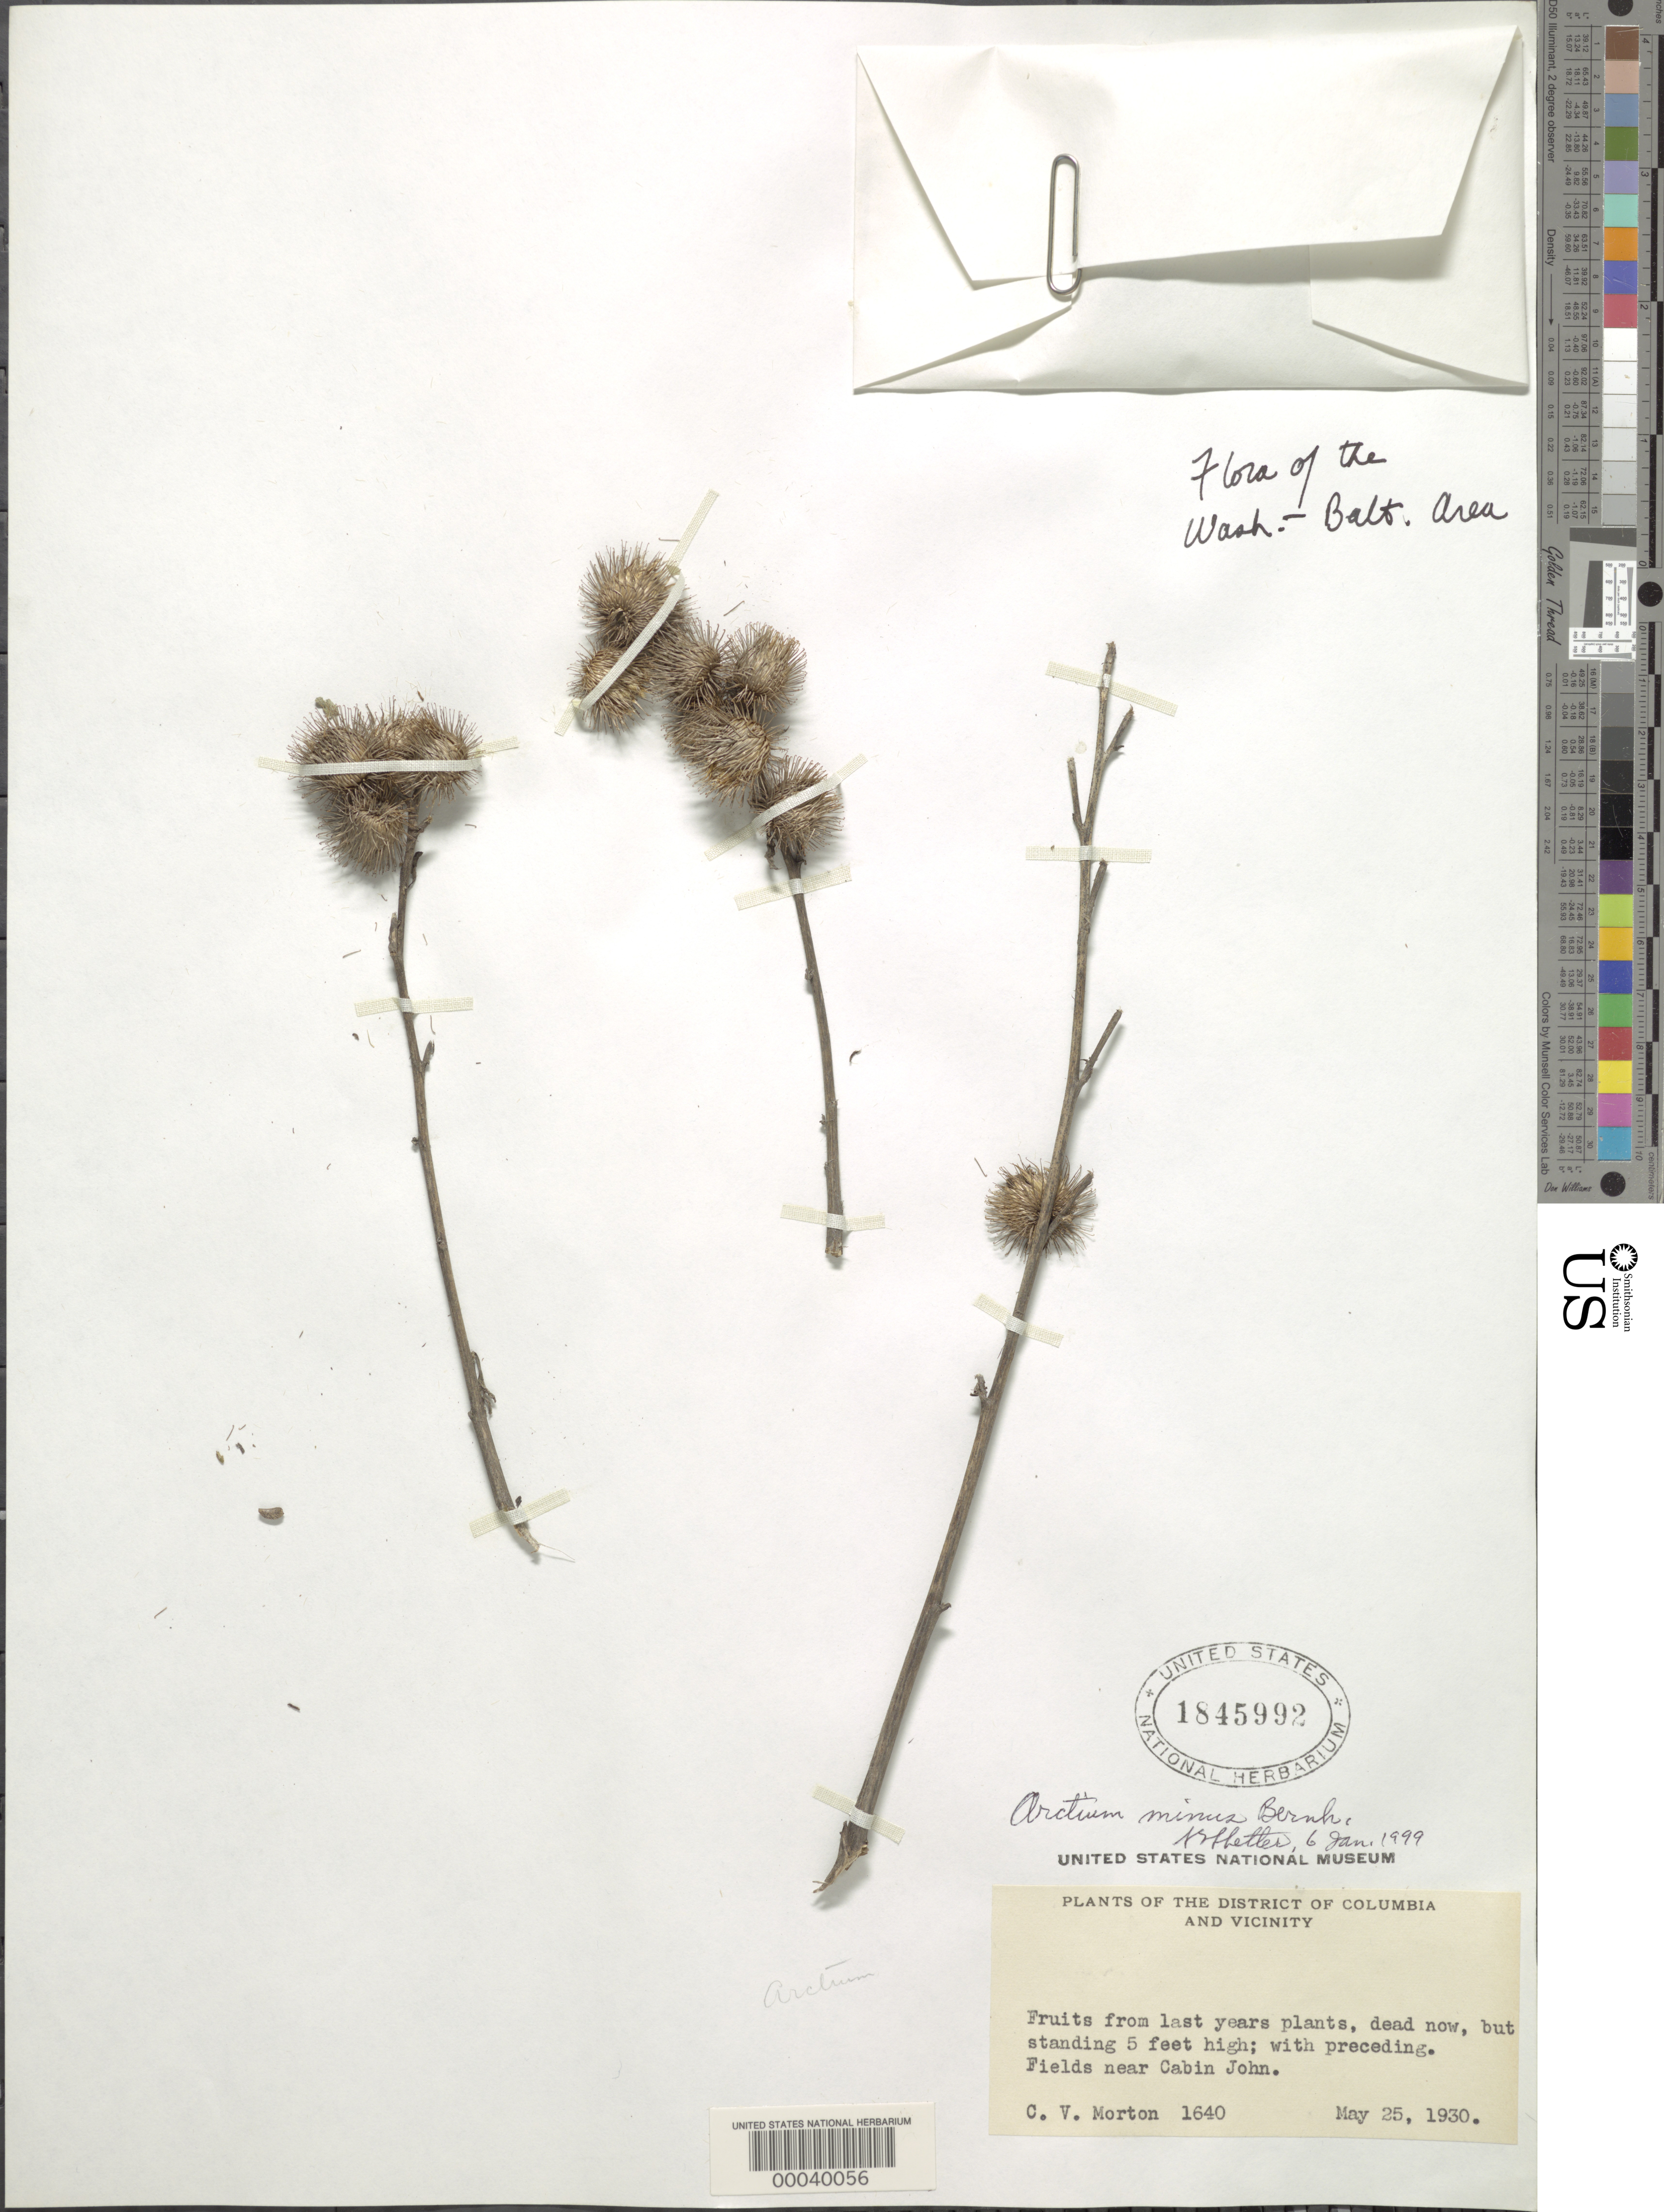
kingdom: Plantae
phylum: Tracheophyta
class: Magnoliopsida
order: Asterales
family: Asteraceae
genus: Arctium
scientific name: Arctium minus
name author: (Hill) Bernh.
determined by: Shetler, Stanwyn G., (US), NMNH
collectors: C. V. Morton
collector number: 1640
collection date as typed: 25 May 1930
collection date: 1930-05-25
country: United States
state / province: Maryland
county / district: Montgomery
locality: Near Cabin John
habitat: Fields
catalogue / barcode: US 1845992